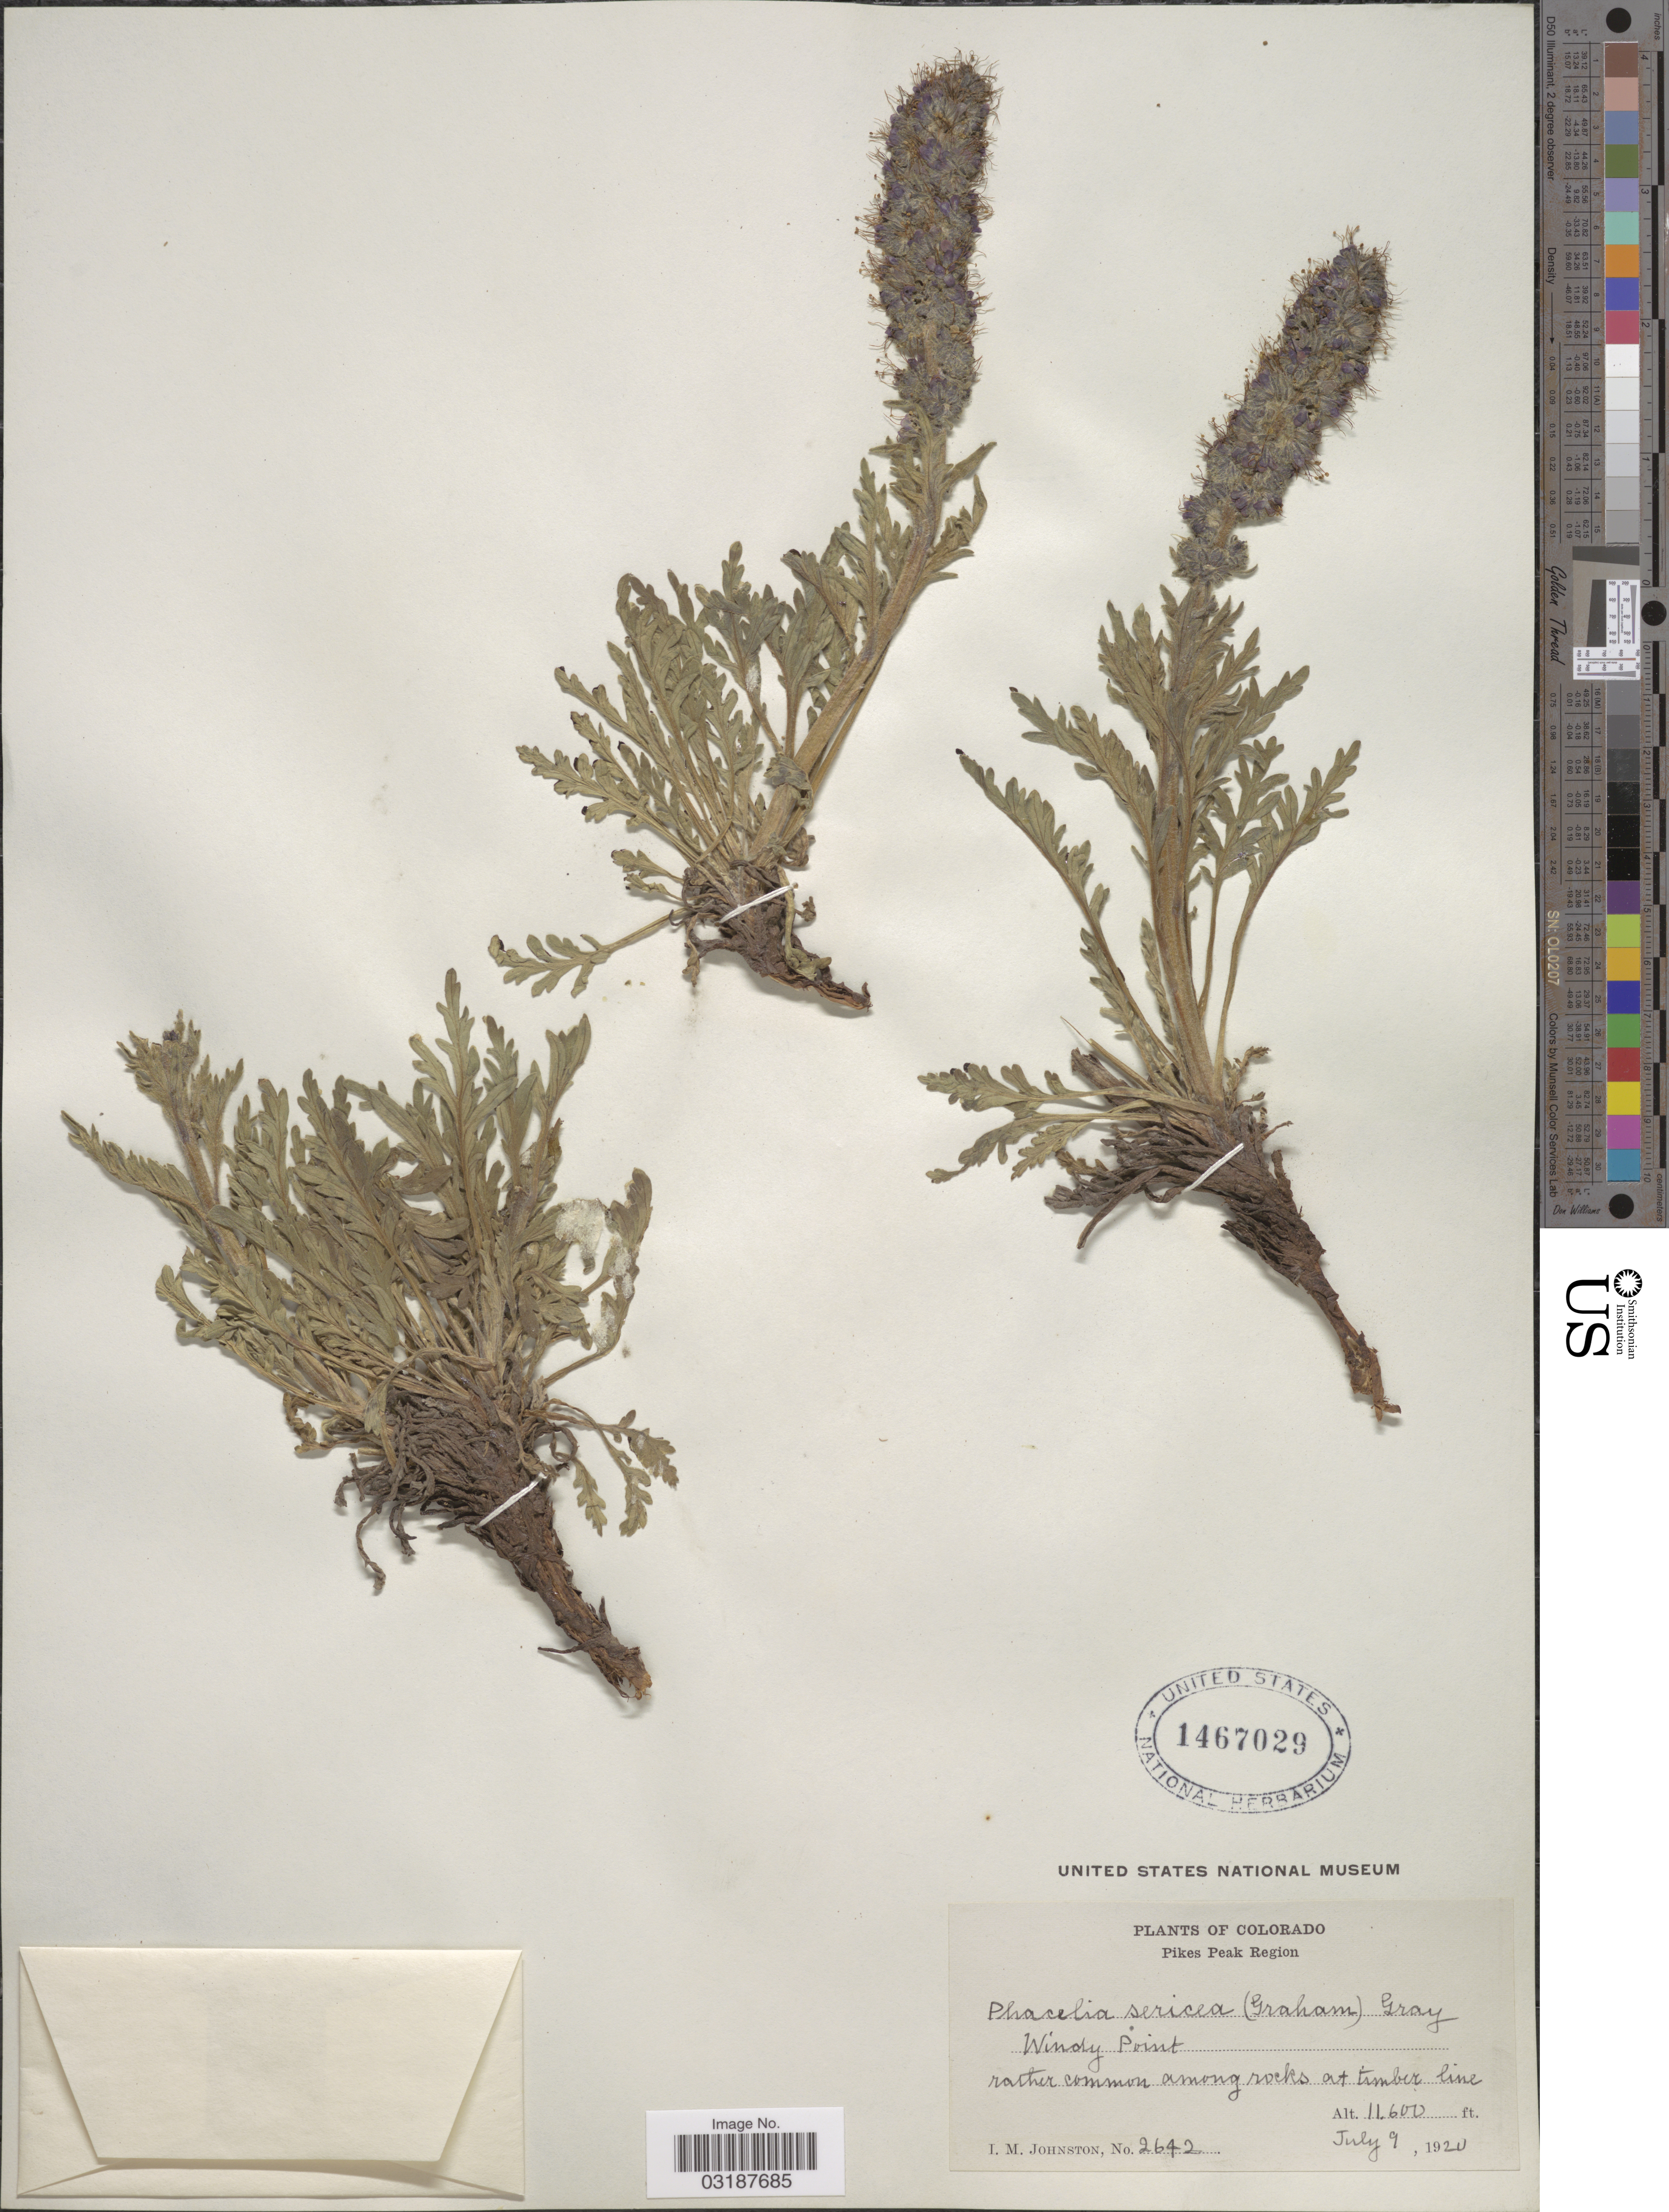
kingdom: Plantae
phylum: Tracheophyta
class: Magnoliopsida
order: Boraginales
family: Hydrophyllaceae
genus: Phacelia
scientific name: Phacelia sericea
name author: (Graham) A. Gray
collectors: I.M. Johnston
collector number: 2642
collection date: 1920-07-09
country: United States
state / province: Colorado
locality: Pikes Peak Region, Windy Point.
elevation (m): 3536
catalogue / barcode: US 1467029